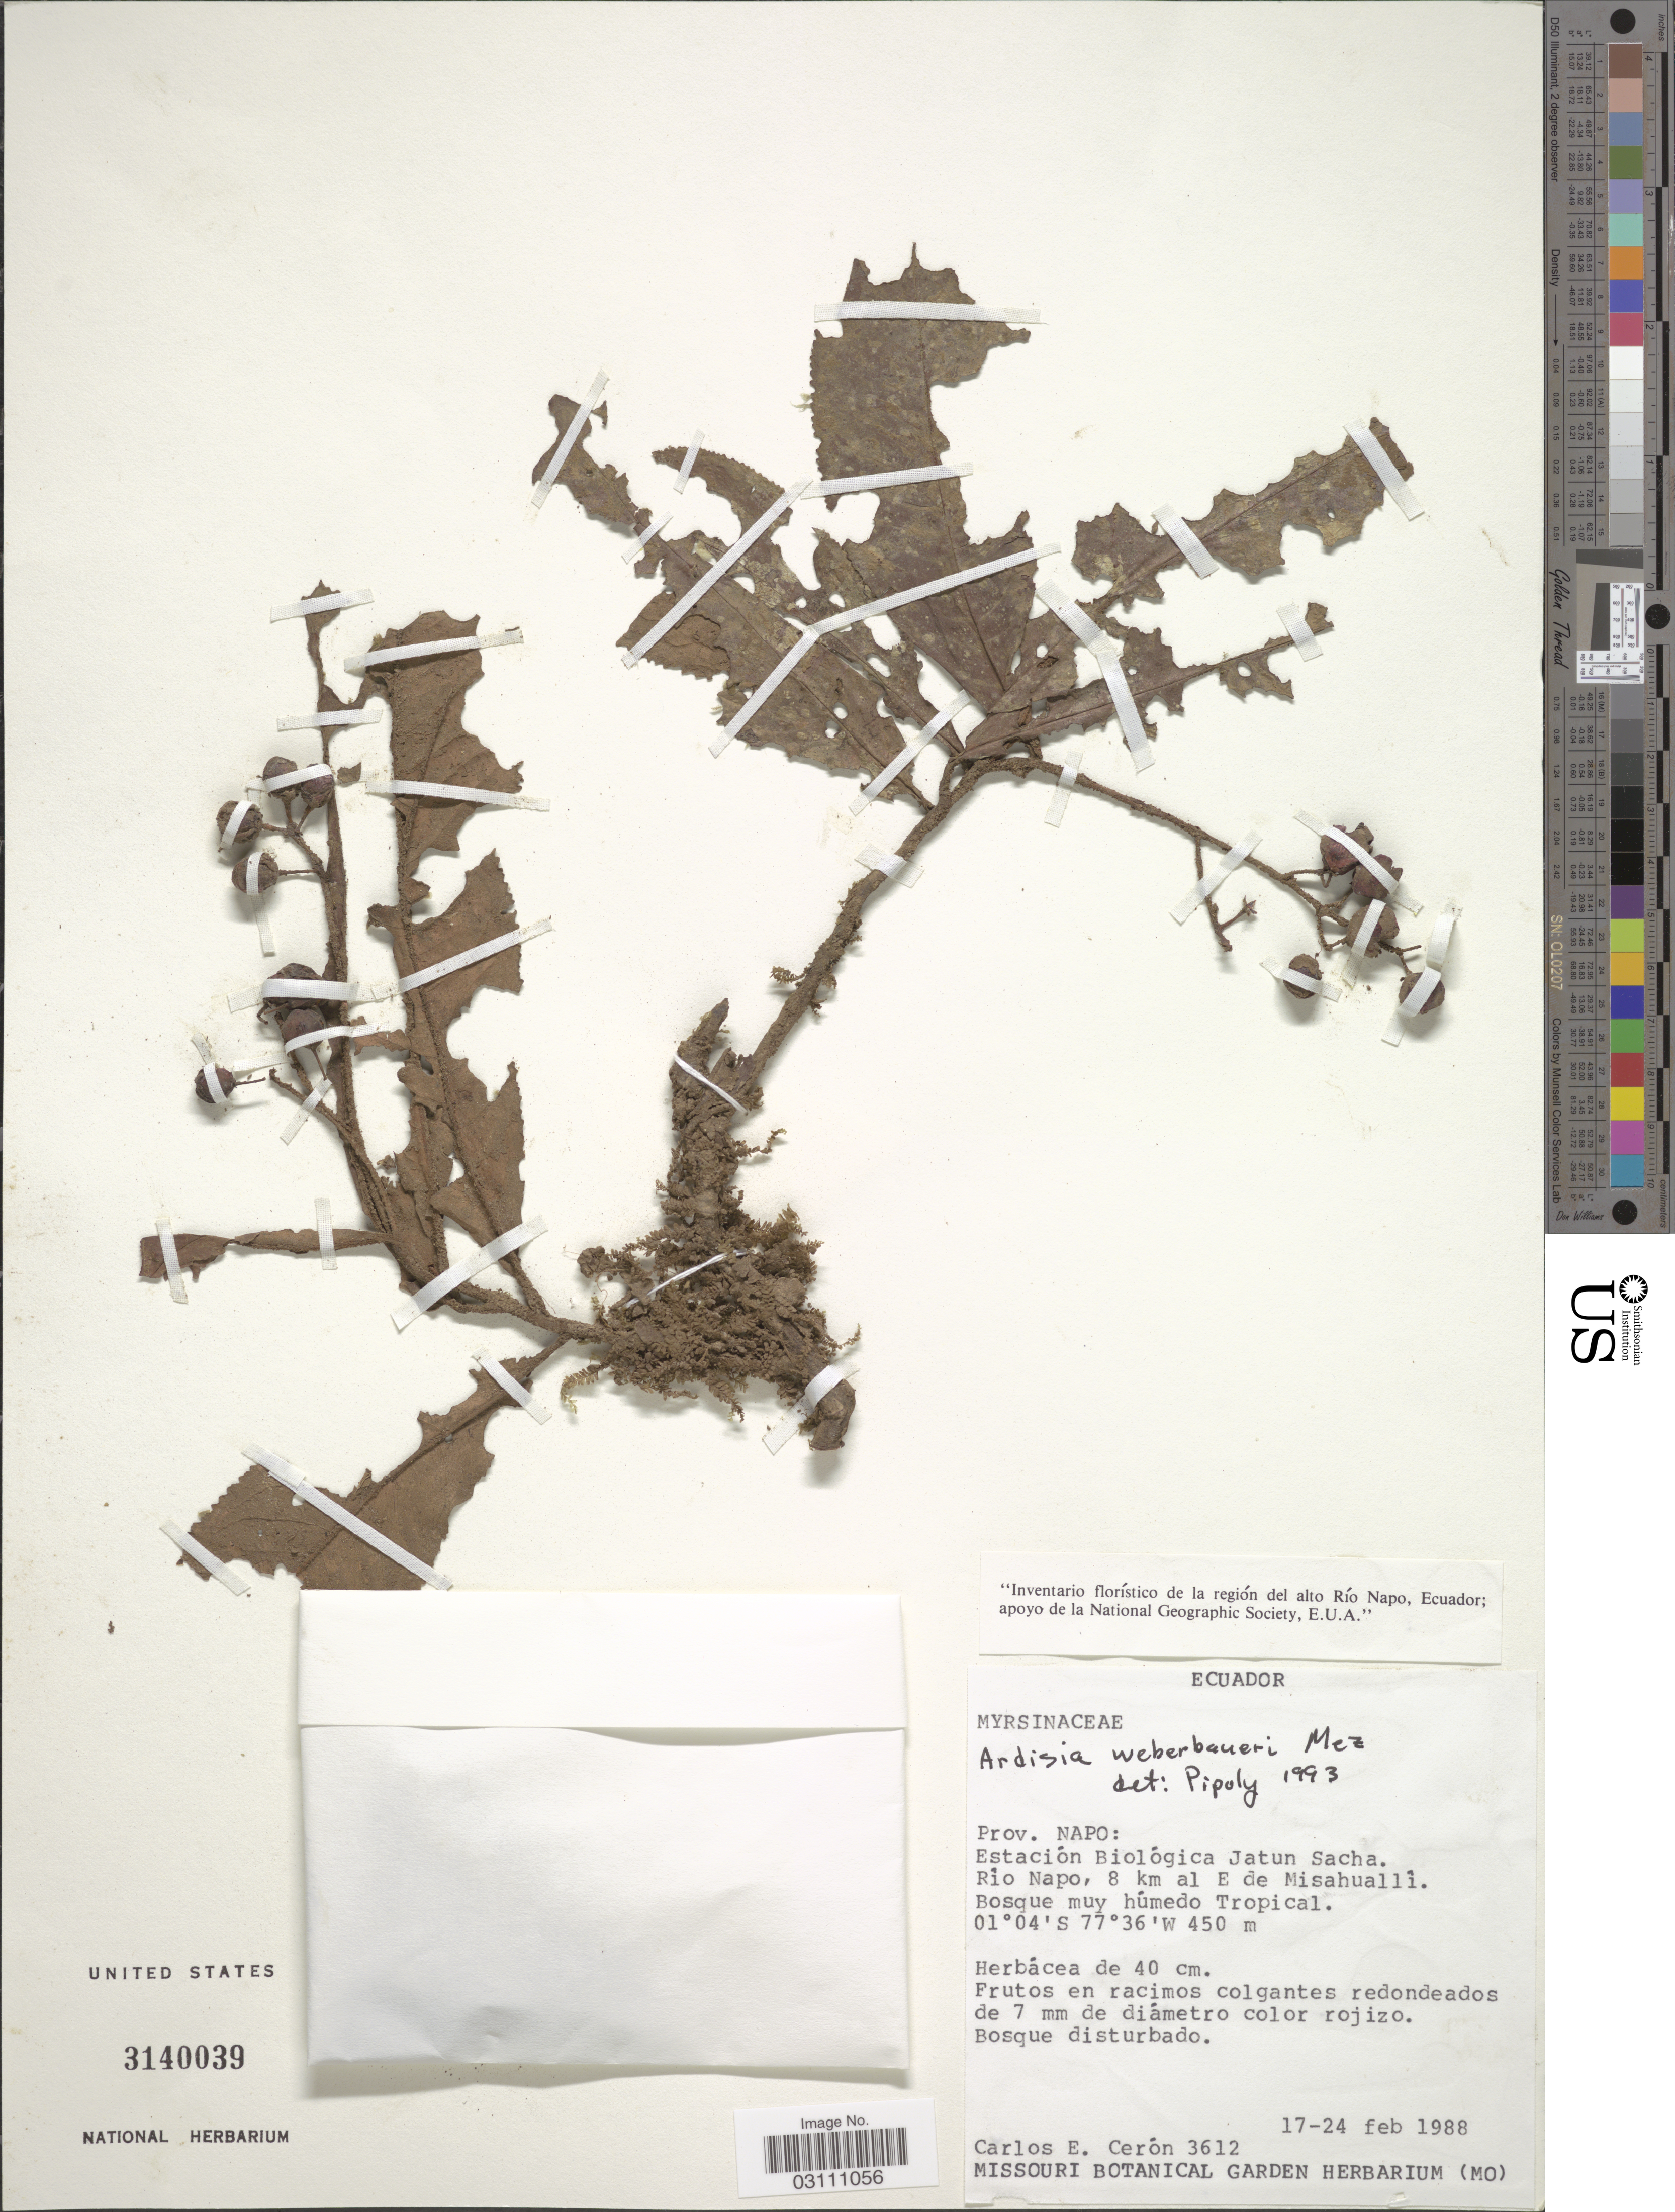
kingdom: Plantae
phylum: Tracheophyta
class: Magnoliopsida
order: Ericales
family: Primulaceae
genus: Ardisia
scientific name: Ardisia weberbaueri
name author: Mez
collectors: C. E. Cerón M.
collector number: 3612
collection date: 1988-02-17/1988-02-24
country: Ecuador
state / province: Napo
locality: Estación Biológica Jatun Sacha. Río Napo, 8 km al E de Misahuallí.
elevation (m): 450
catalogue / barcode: US 3140039